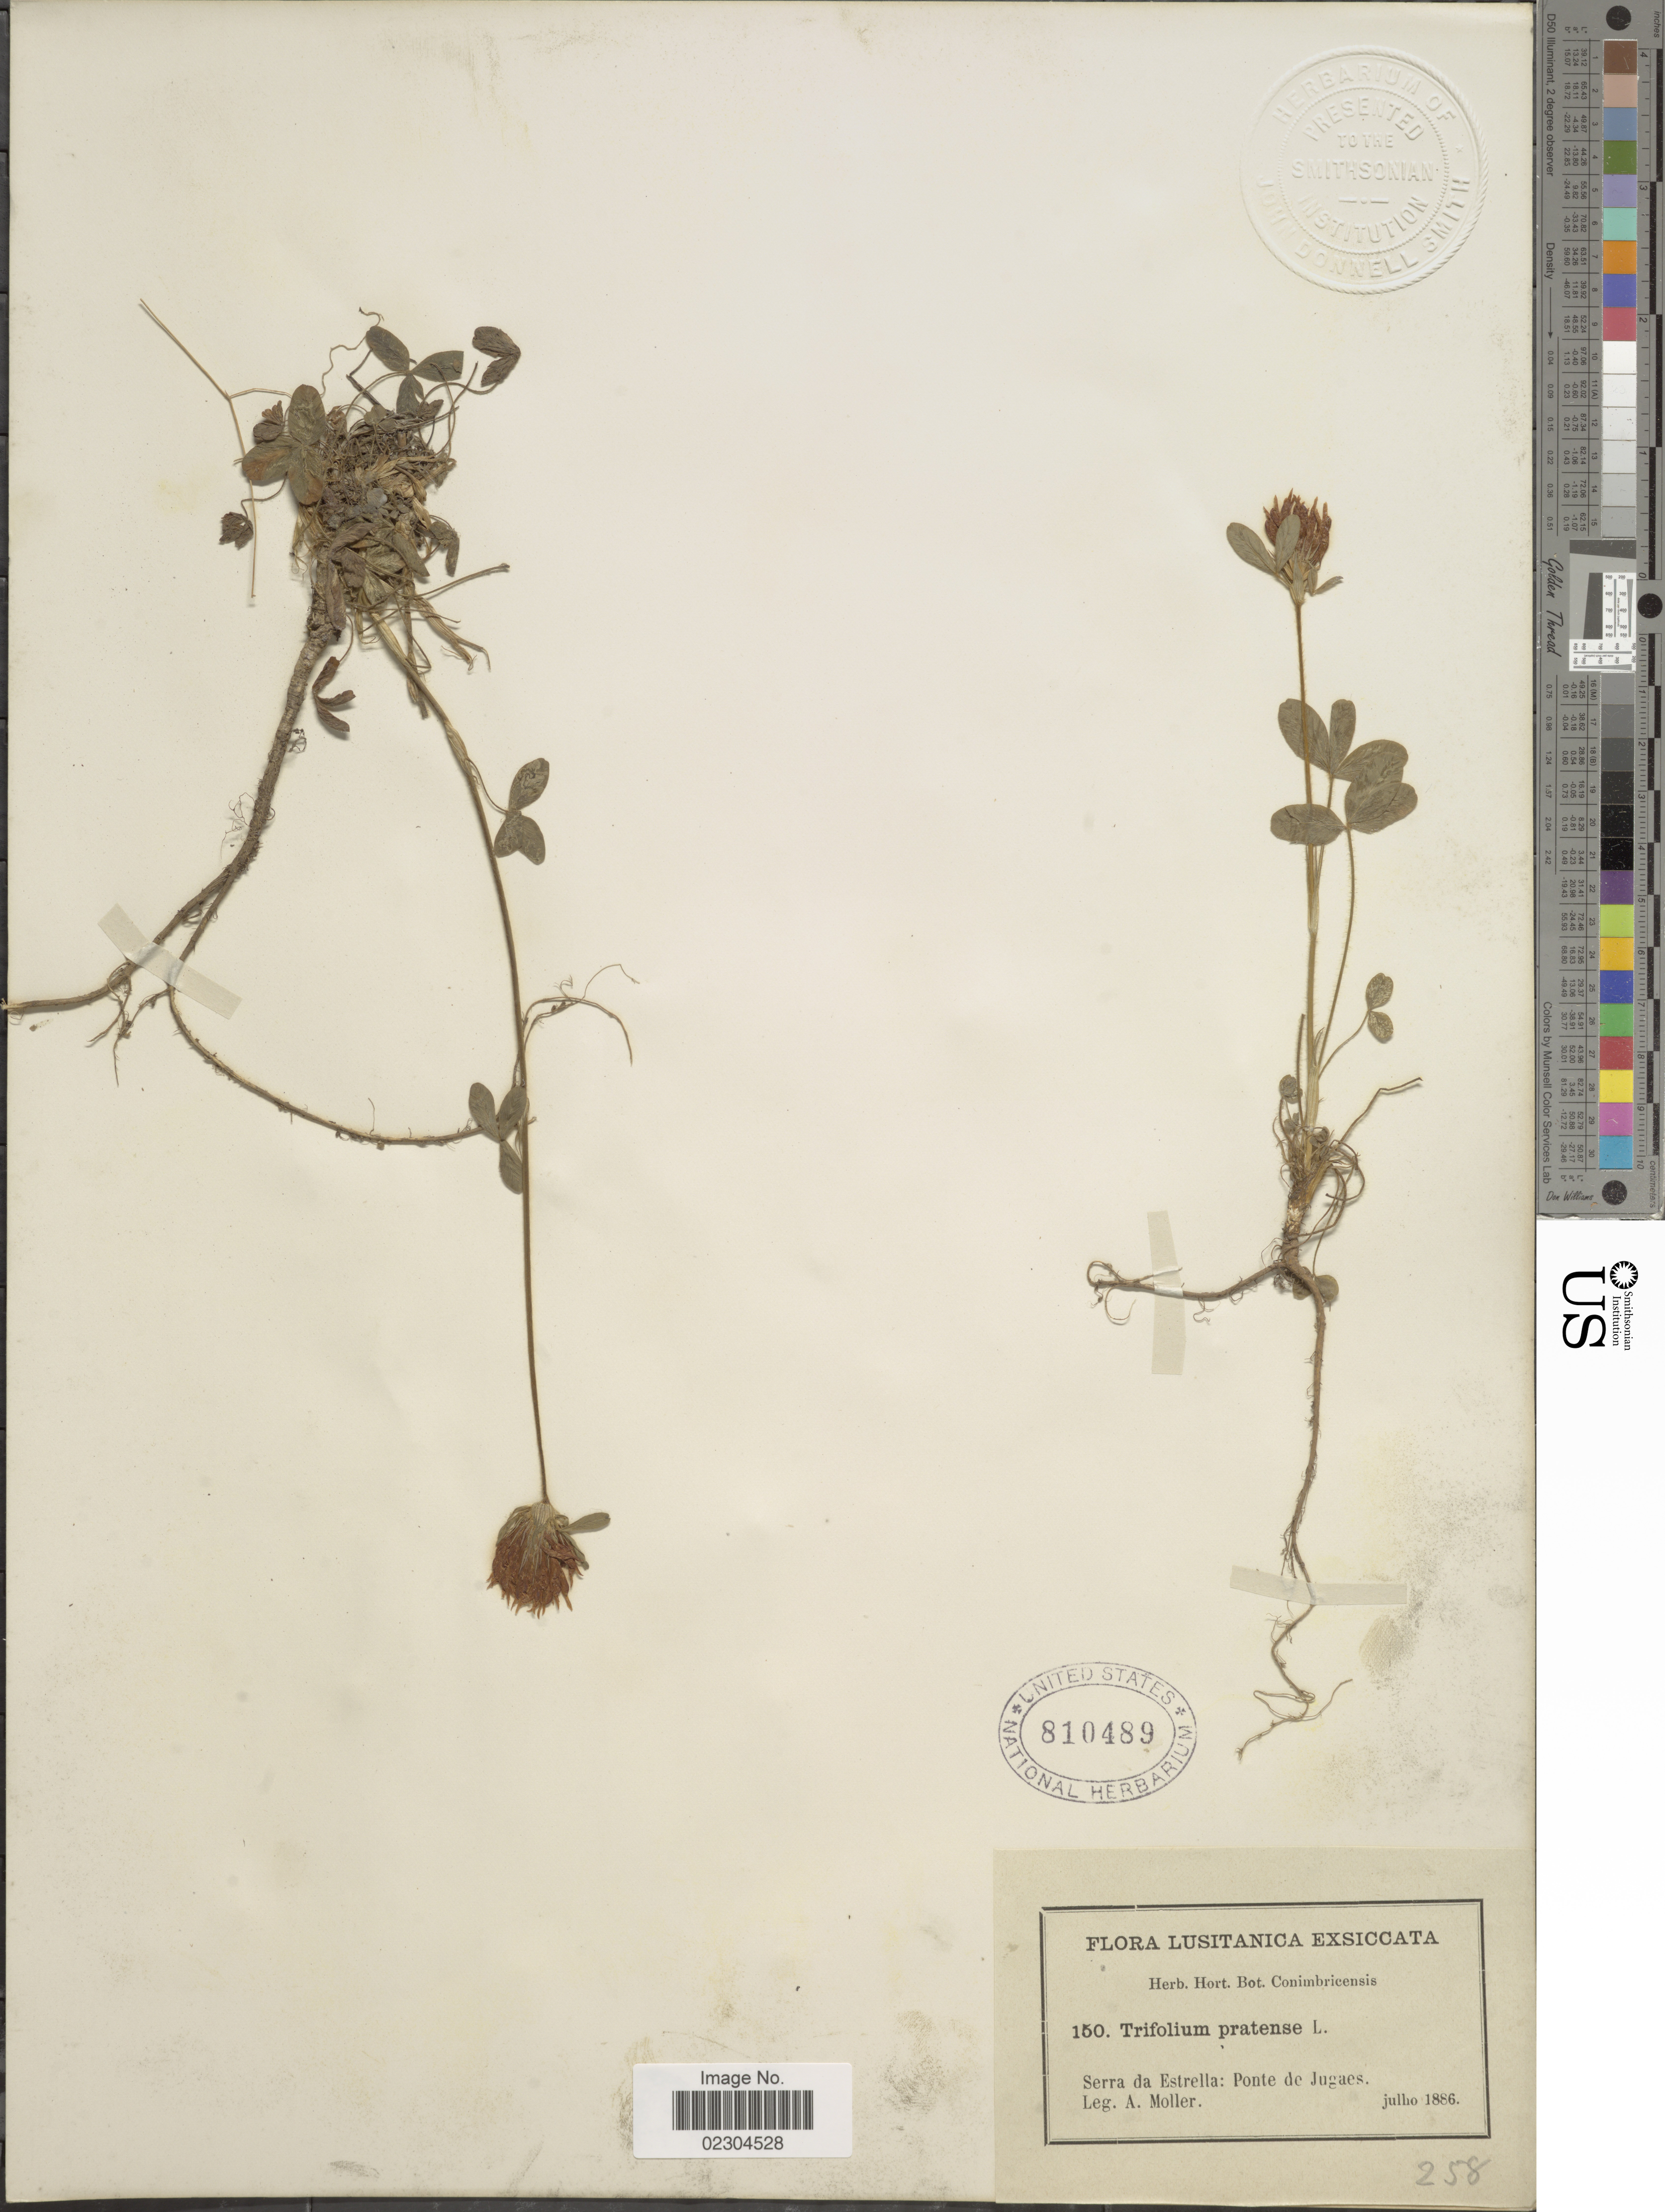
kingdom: Plantae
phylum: Tracheophyta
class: Magnoliopsida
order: Fabales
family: Fabaceae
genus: Trifolium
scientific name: Trifolium pratense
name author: L.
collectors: A. Moller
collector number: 150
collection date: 1886-06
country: Portugal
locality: Lusitanica Exsiccata, Serra da Estrella: Ponte de Jugaes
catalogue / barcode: US 810489